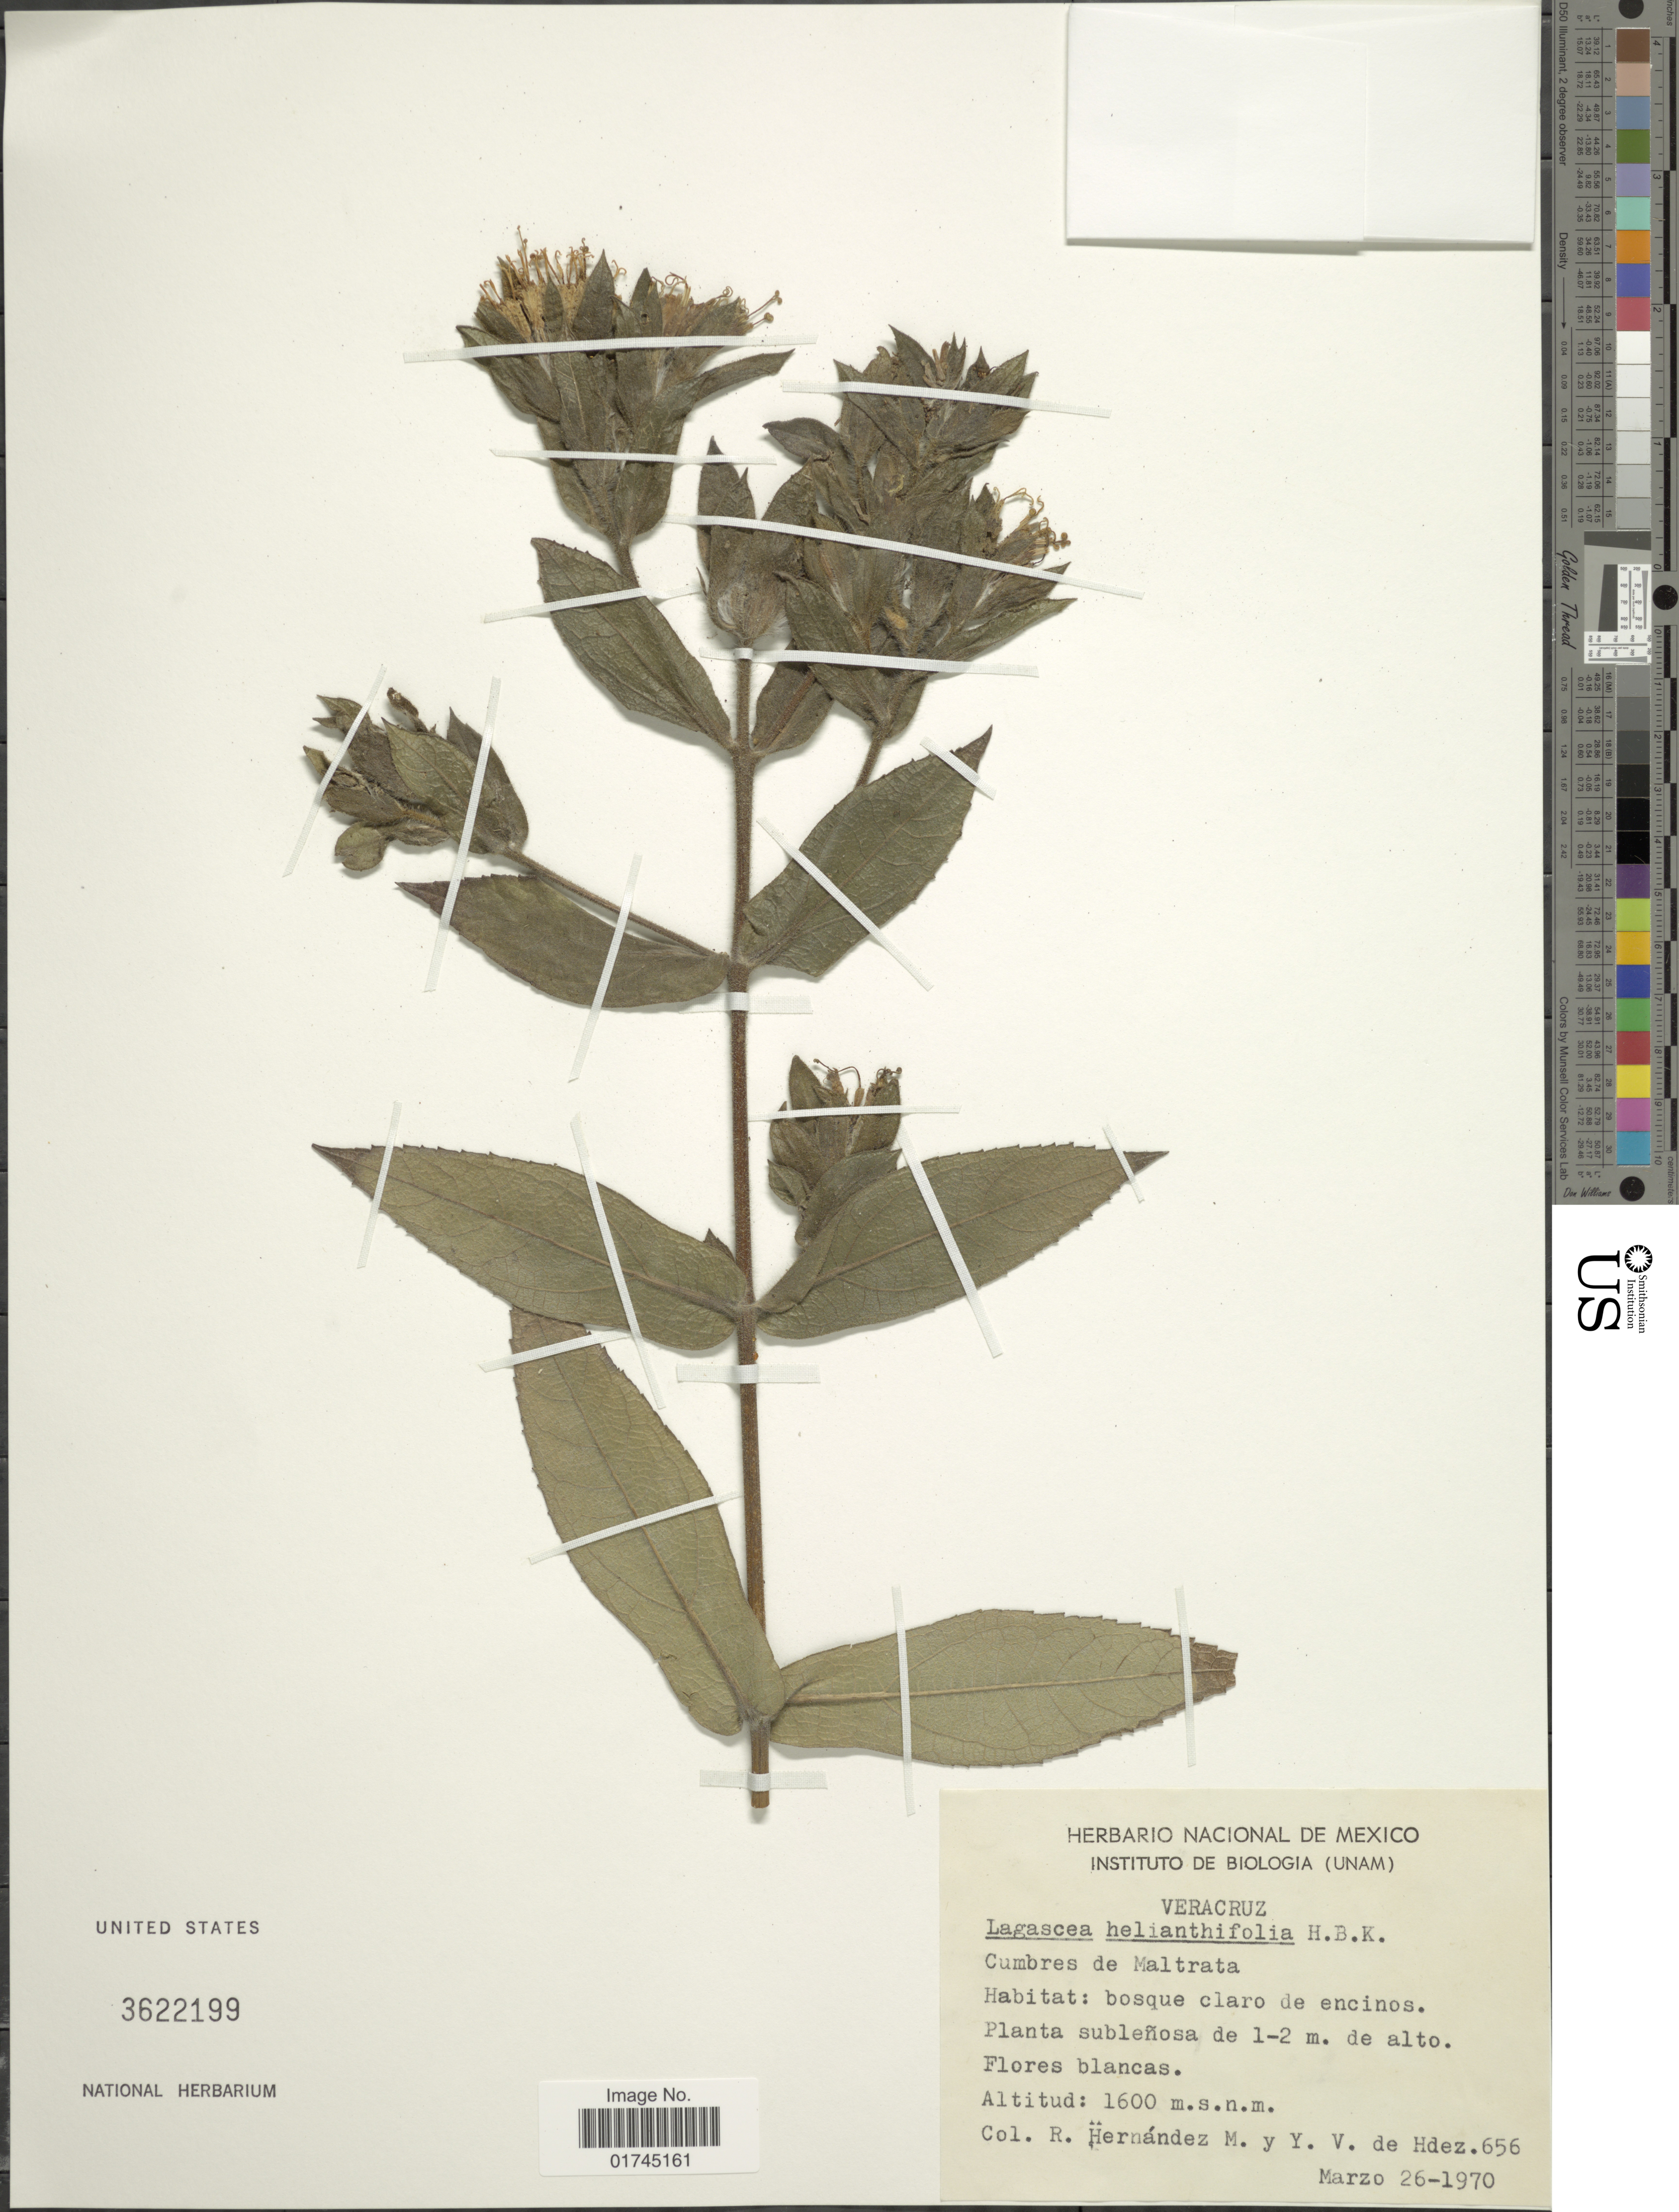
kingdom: Plantae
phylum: Tracheophyta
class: Magnoliopsida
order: Asterales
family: Asteraceae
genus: Lagascea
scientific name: Lagascea helianthifolia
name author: Kunth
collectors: R. Hernández M. & Y. V. De Hdez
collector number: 656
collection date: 1970-03-26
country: Mexico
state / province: Veracruz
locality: Cumbres de Maltrata, bosqye calro de encinos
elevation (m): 1600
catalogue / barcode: US 3622199